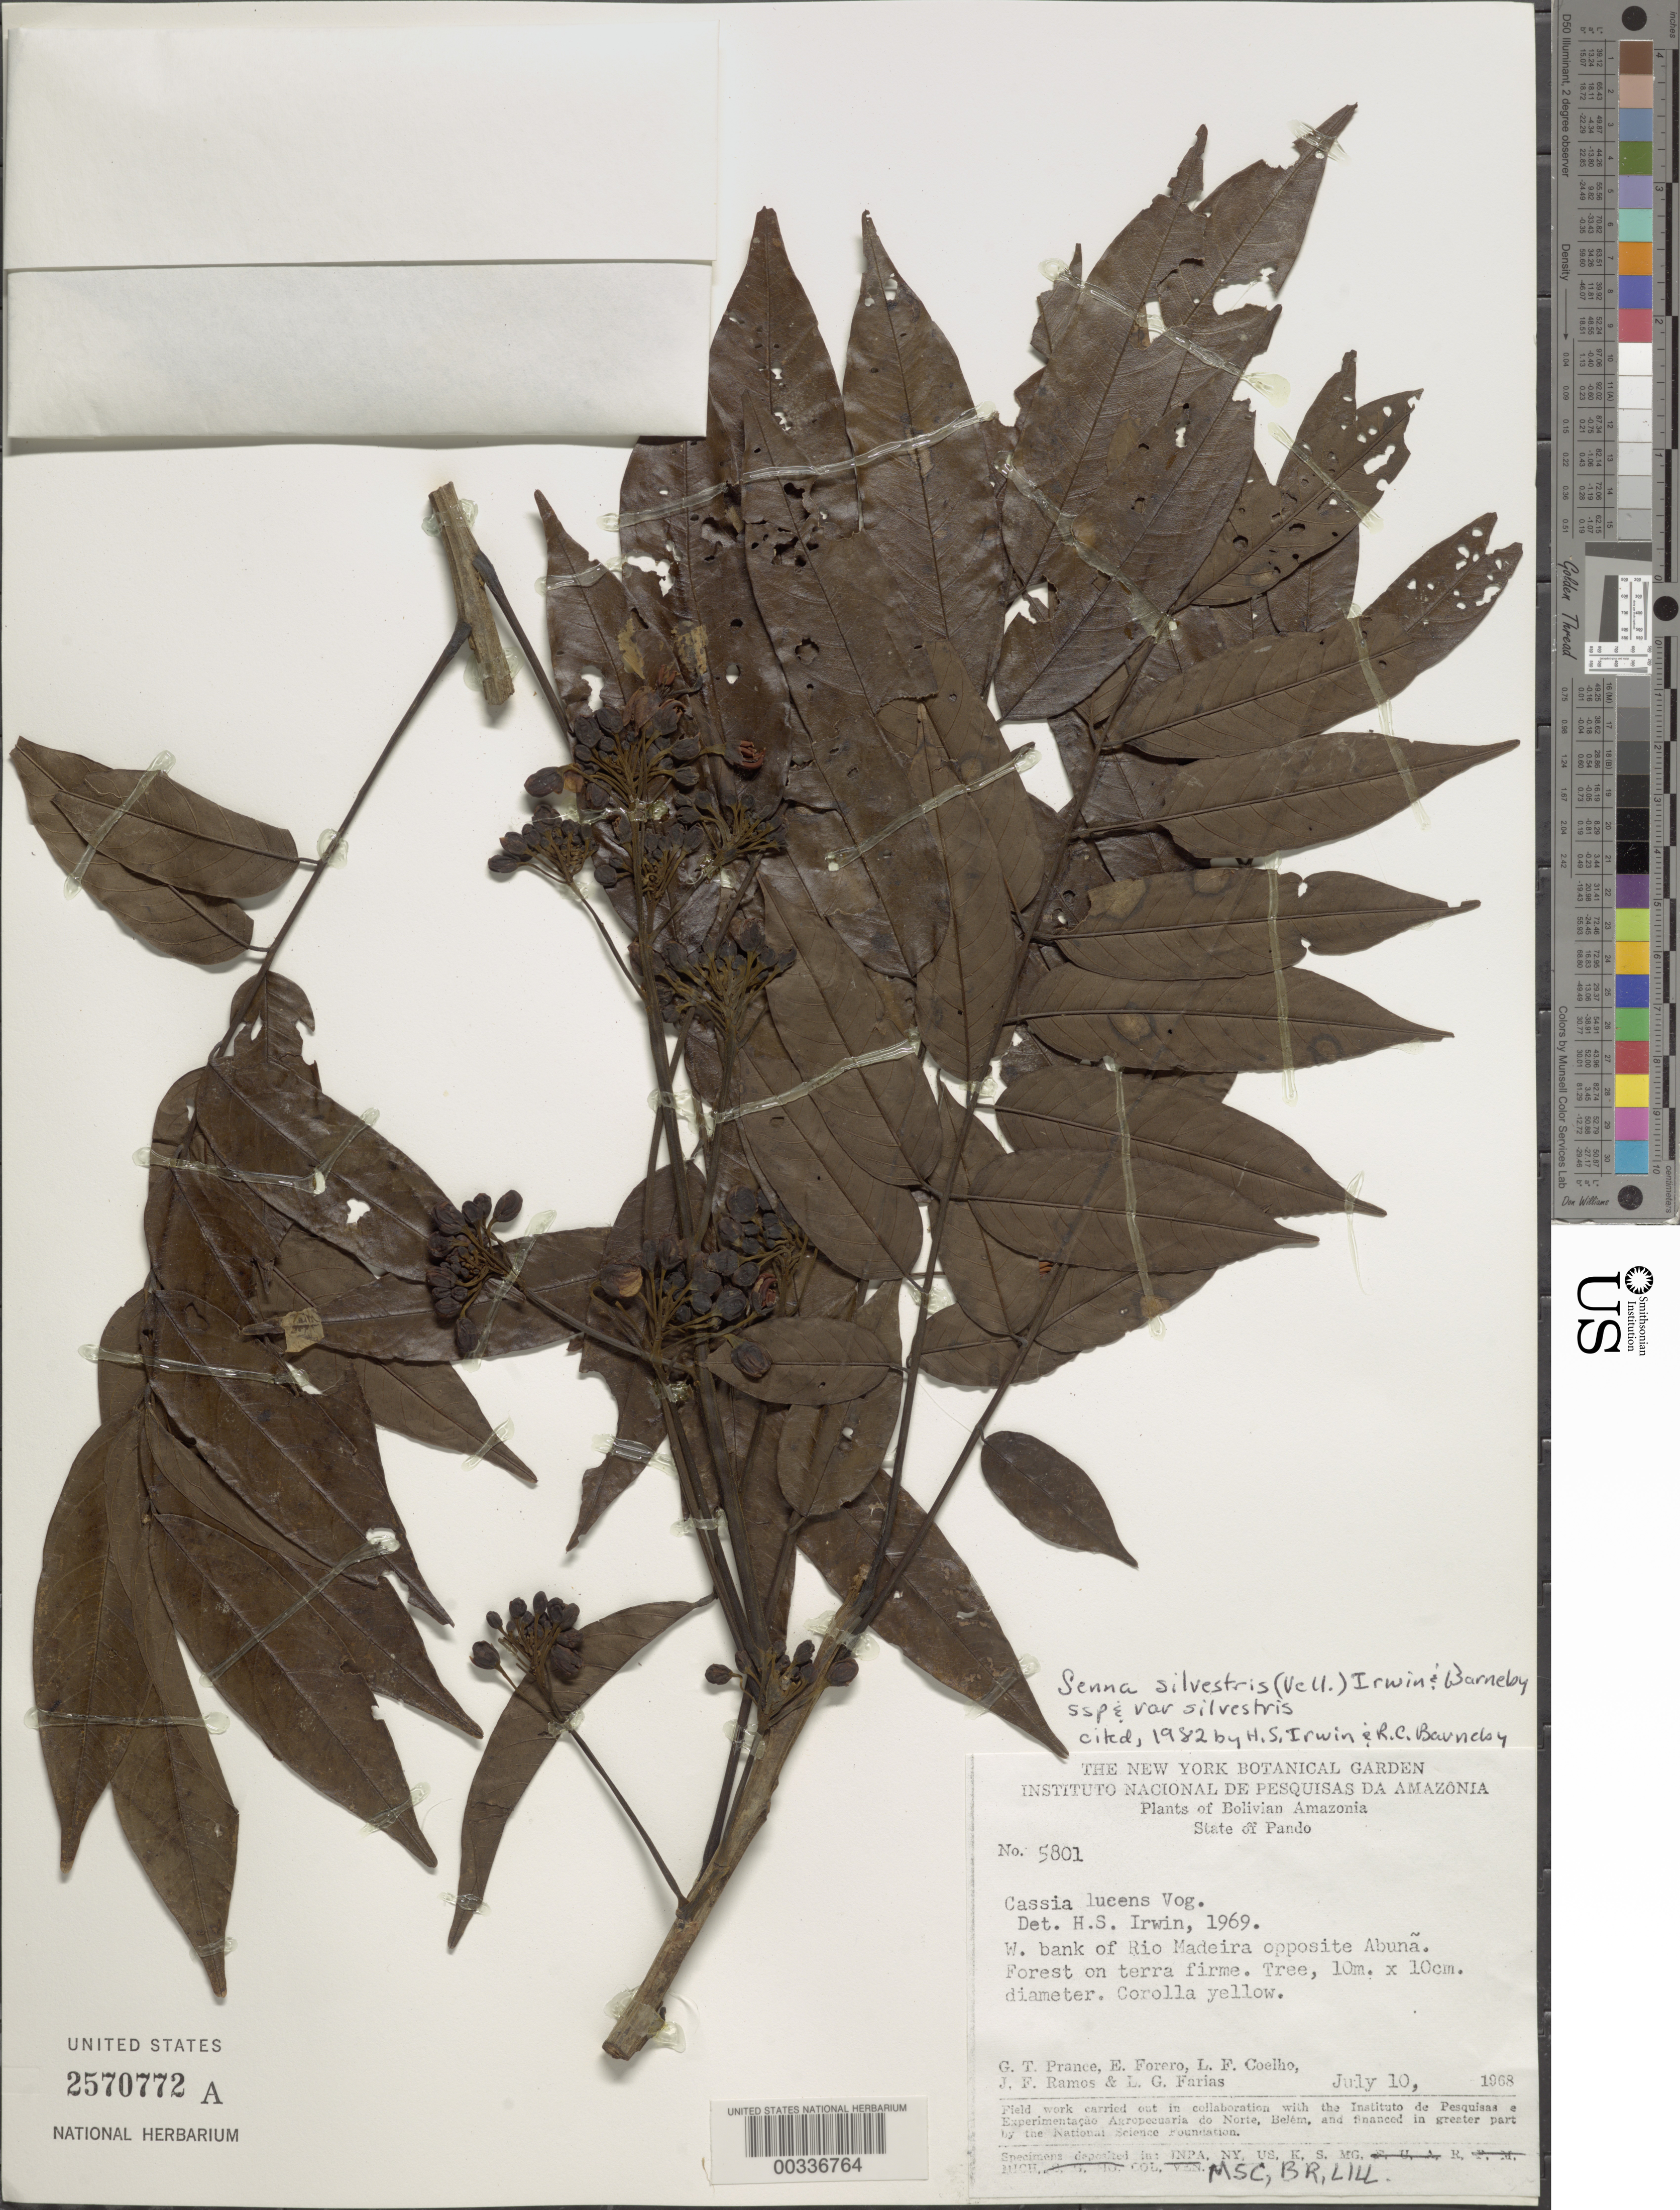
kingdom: Plantae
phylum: Tracheophyta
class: Magnoliopsida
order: Fabales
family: Fabaceae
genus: Senna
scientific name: Senna silvestris var. silvestris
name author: (Vell.) H.S. Irwin & Barneby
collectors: G. T. Prance, E. Forero, L. F. Coelho, J. F. Ramos & L. G. Farias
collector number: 5801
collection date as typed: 10 Jul 1968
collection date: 1968-07-10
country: Bolivia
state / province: Pando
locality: W bank of Rio Madeira opposite Abuna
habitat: Bank of terra firme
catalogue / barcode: US 2570772A